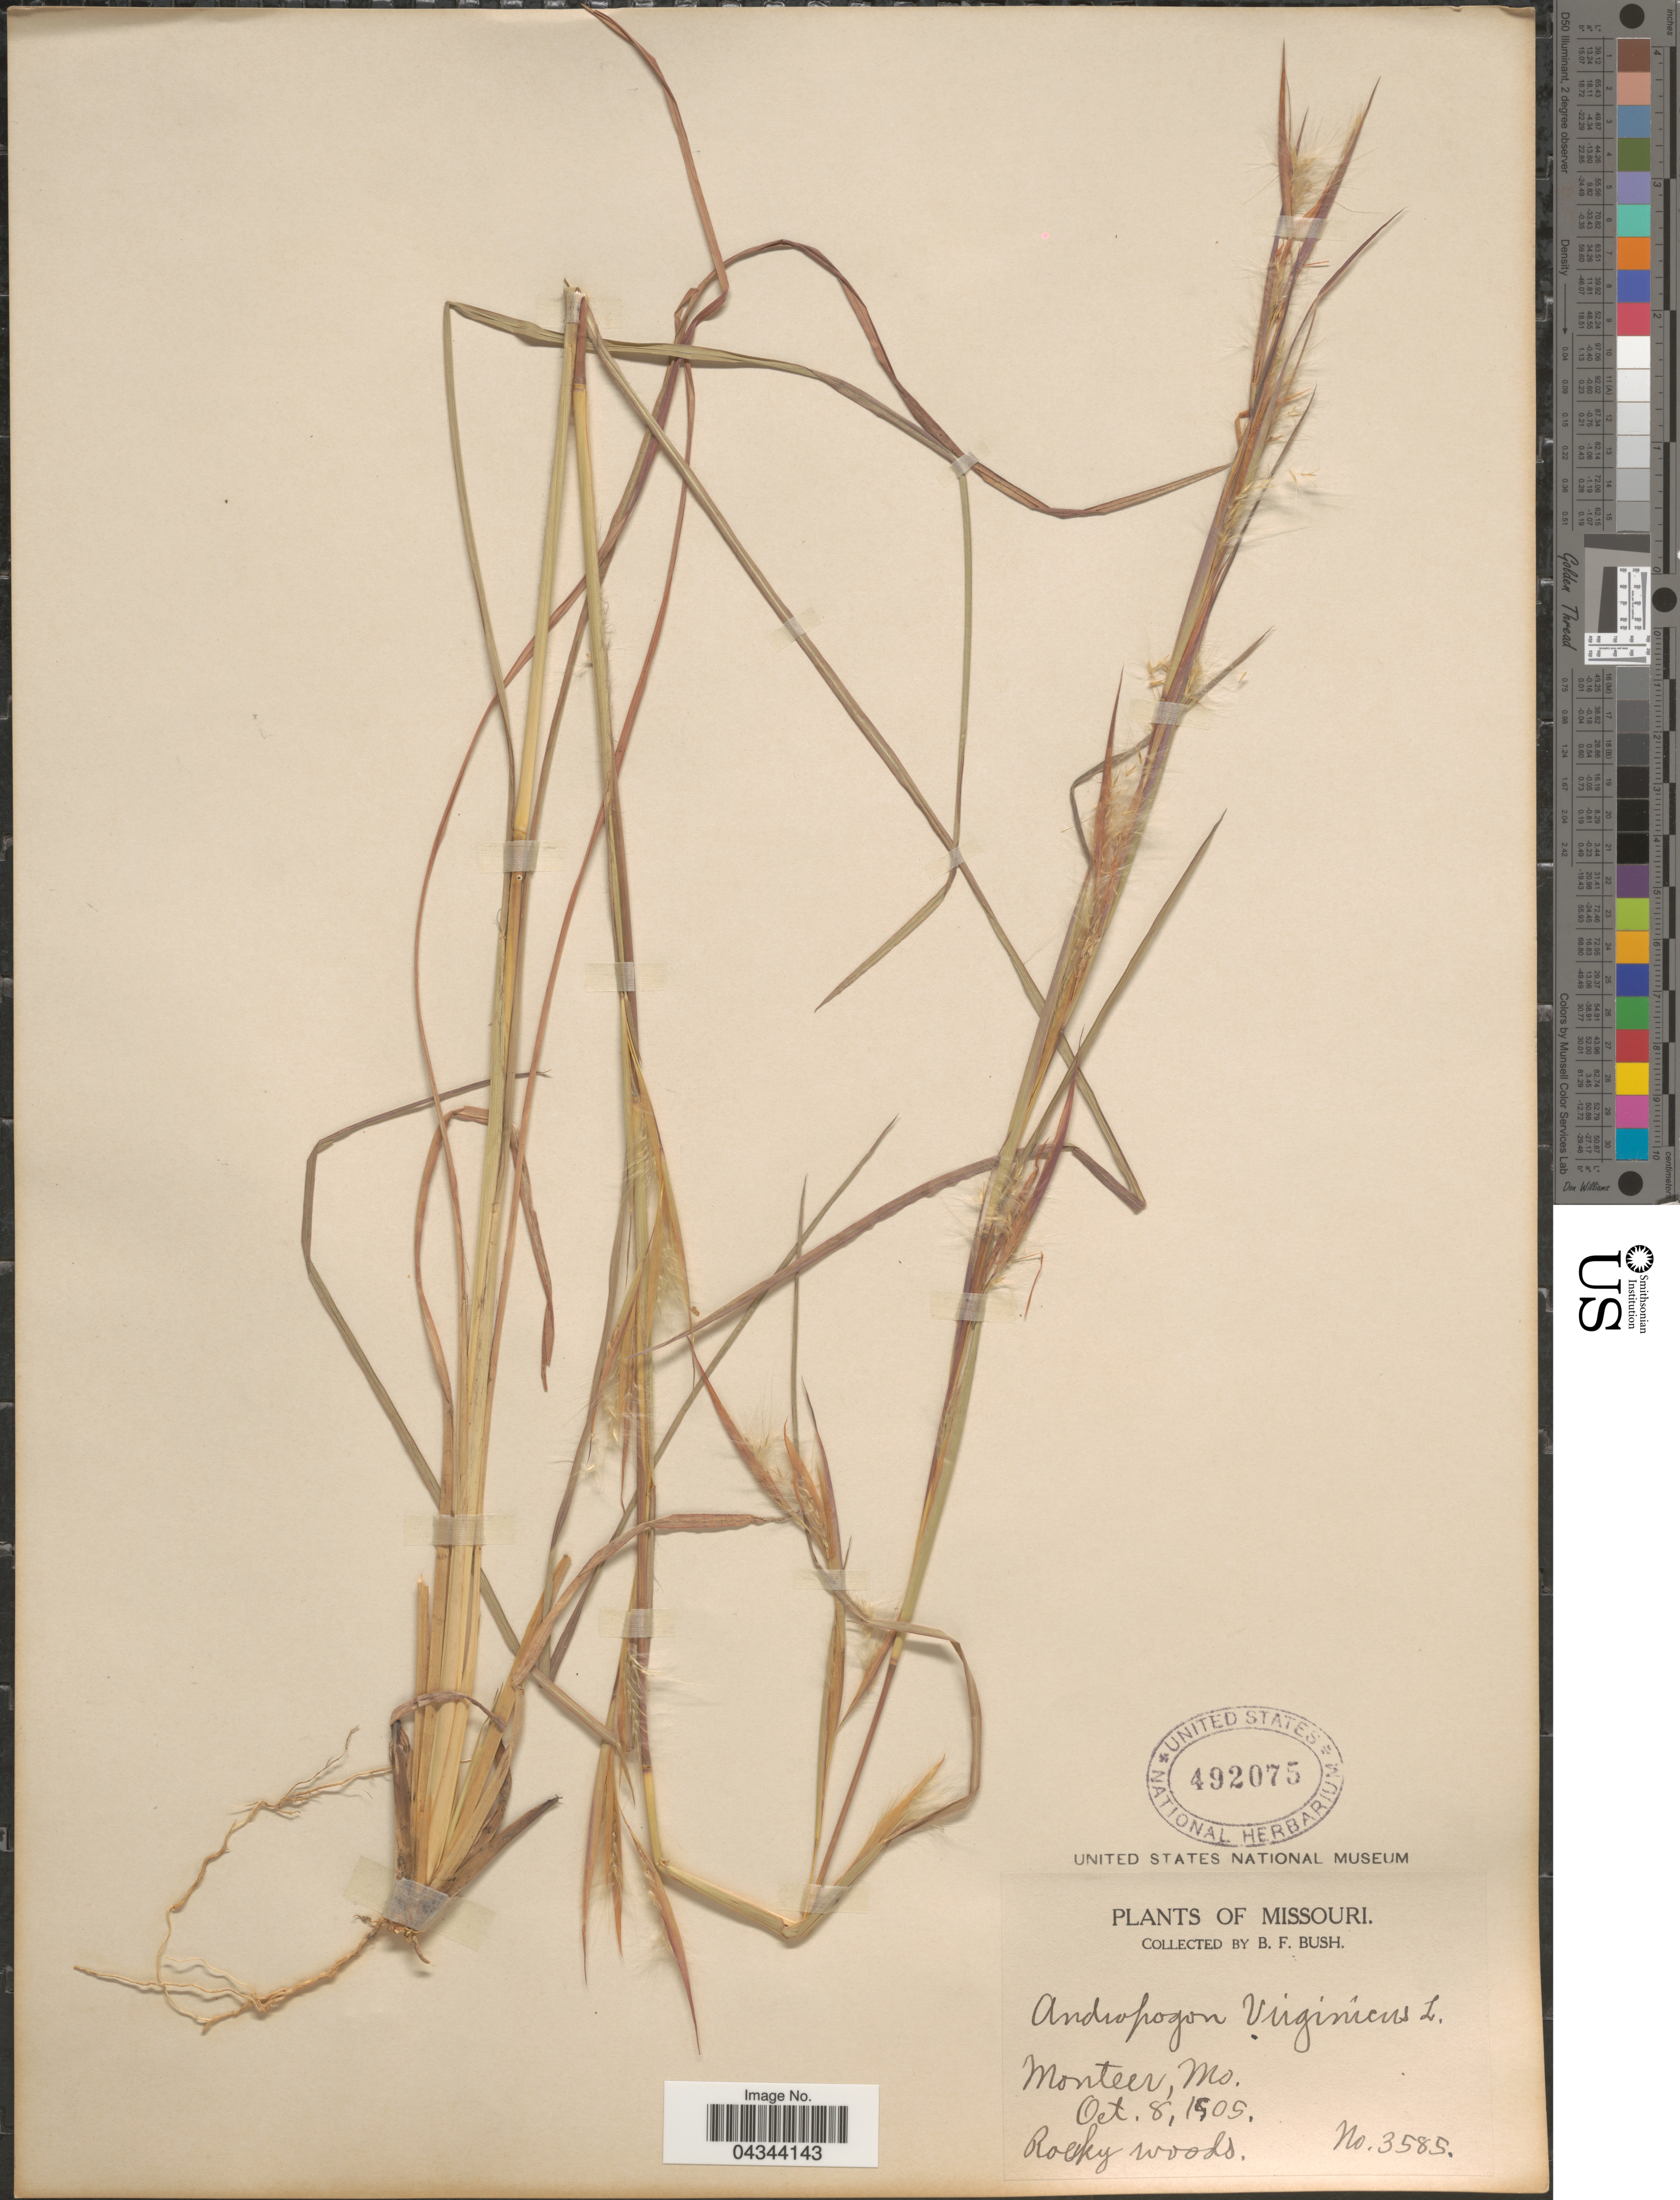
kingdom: Plantae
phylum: Tracheophyta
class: Liliopsida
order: Poales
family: Poaceae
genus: Andropogon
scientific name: Andropogon virginicus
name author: L.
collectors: B. F. Bush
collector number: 3585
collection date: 1905-10-08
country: United States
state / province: Missouri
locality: Monteer.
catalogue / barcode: US 492075